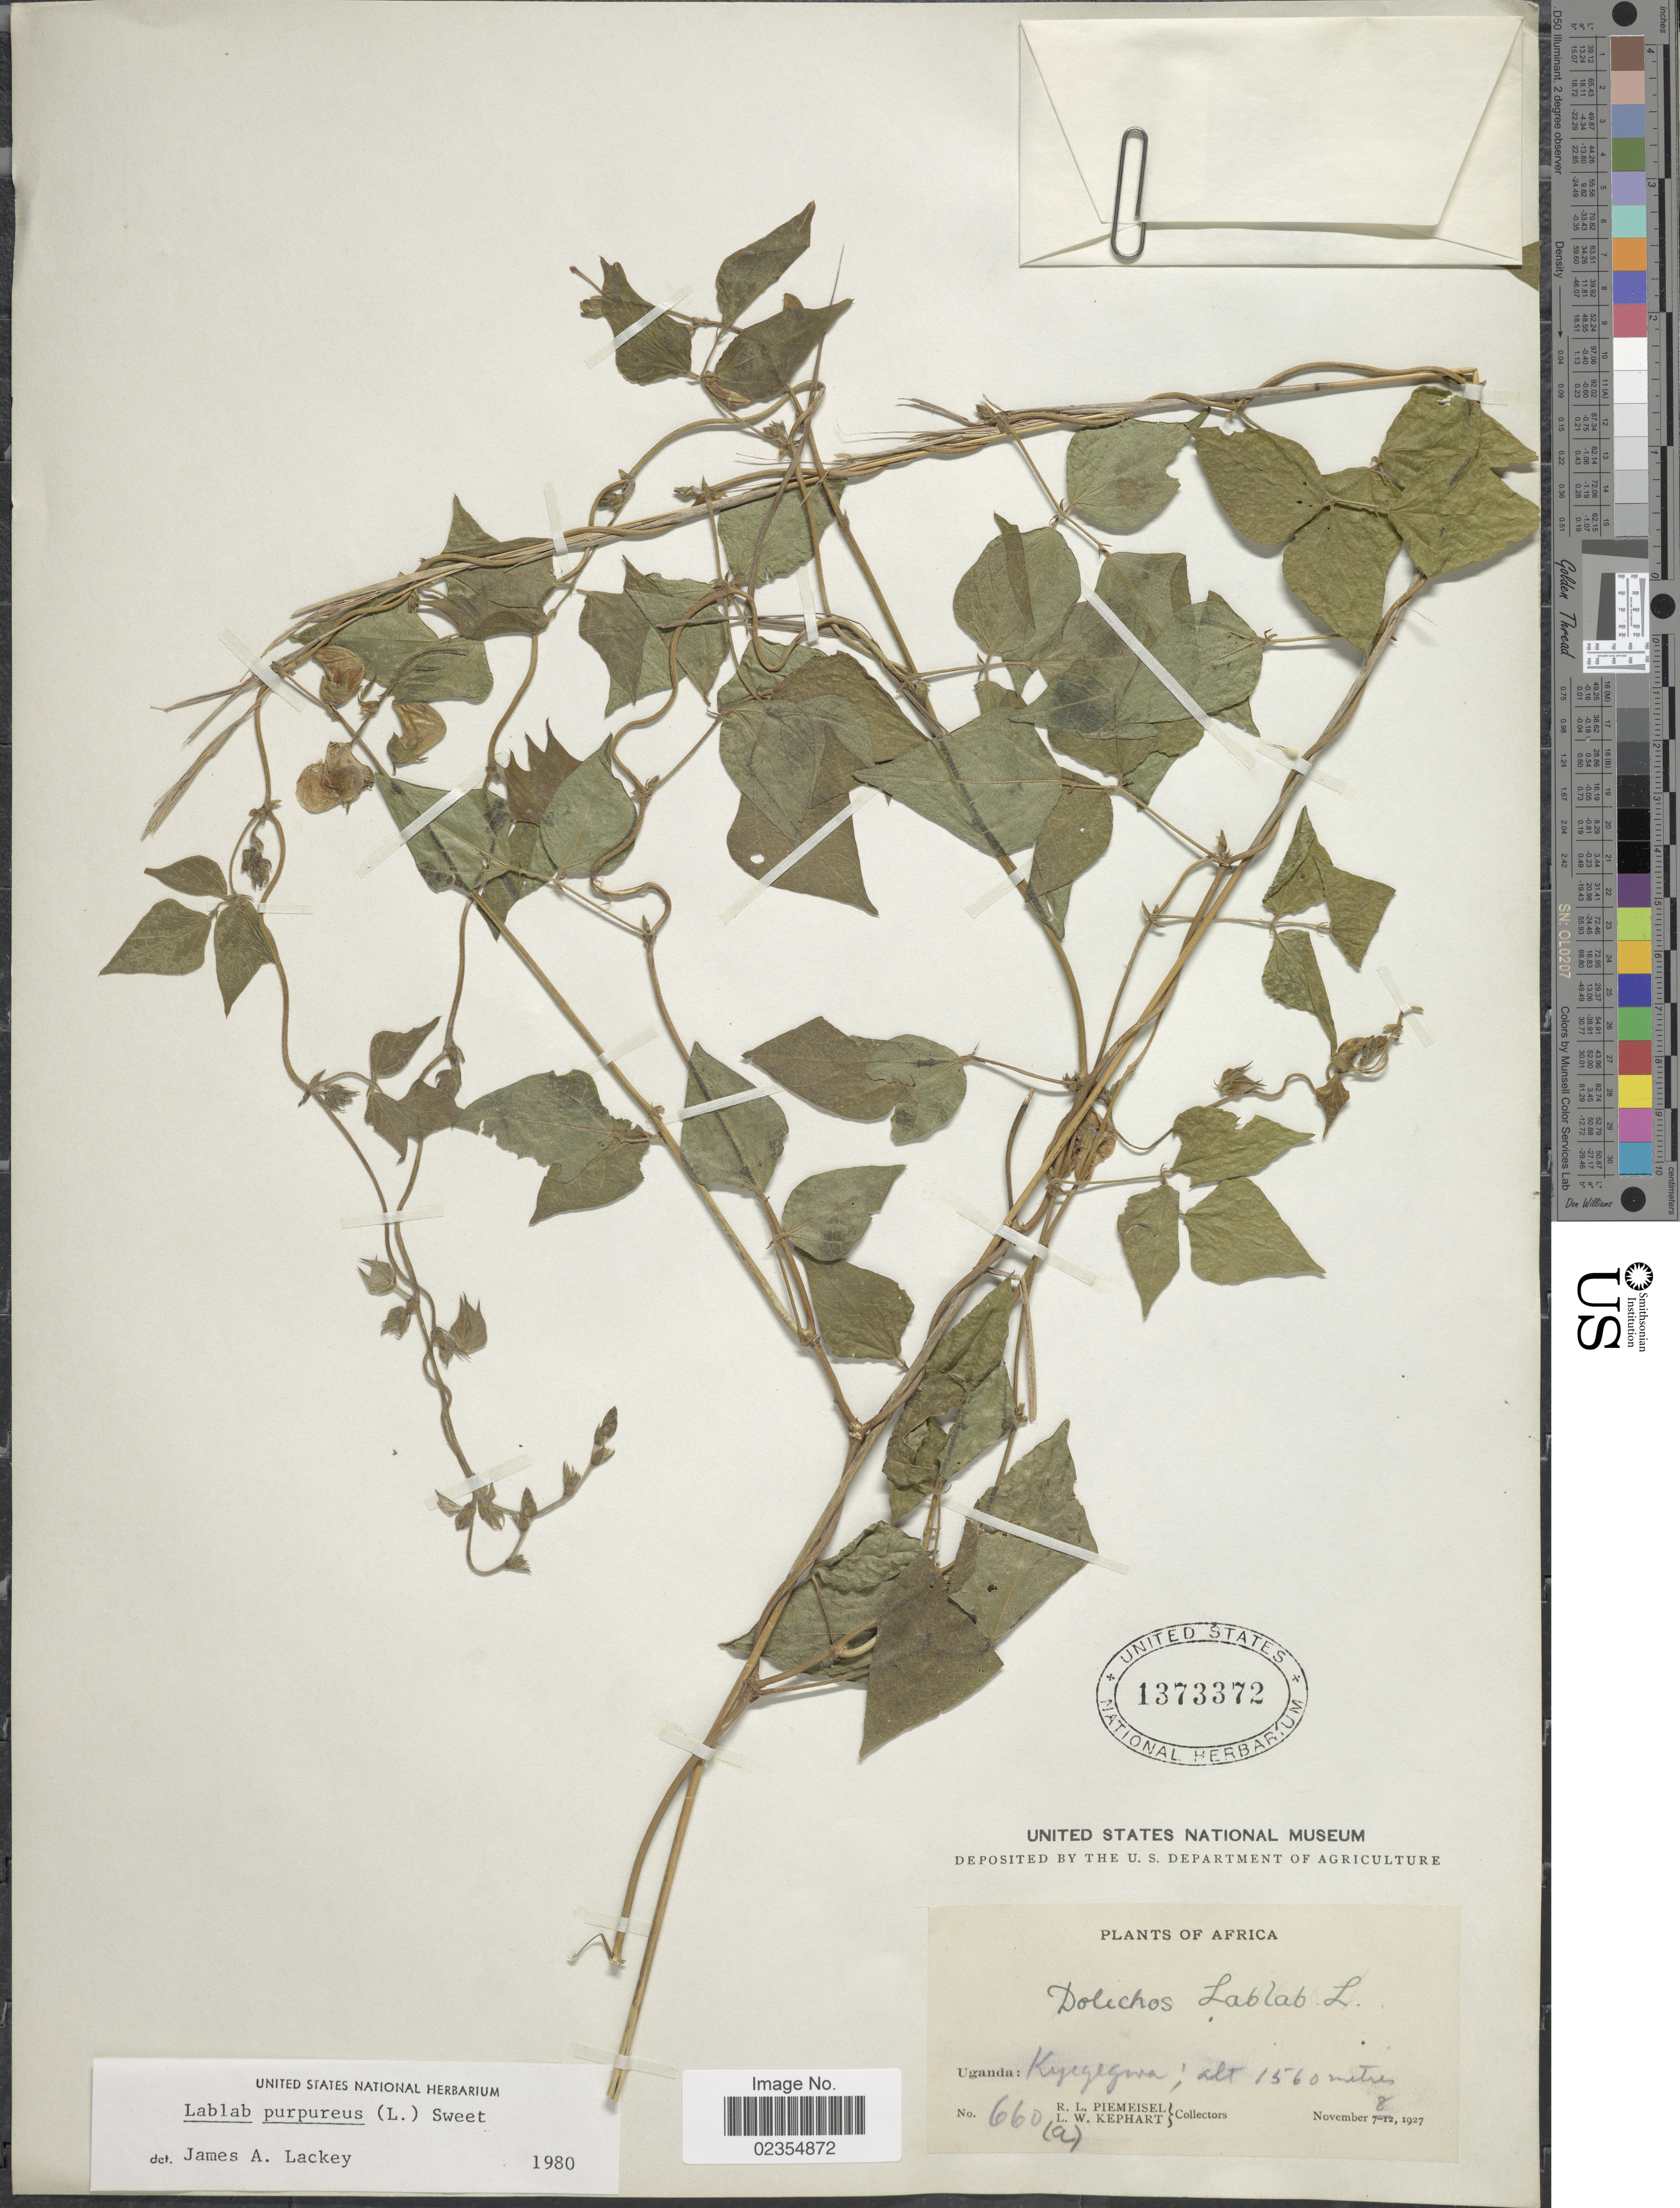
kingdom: Plantae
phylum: Tracheophyta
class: Magnoliopsida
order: Fabales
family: Fabaceae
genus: Lablab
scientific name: Lablab purpureus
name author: (L.) Sweet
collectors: R. L. Piemeisel & L. W. Kephart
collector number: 660a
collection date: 1927-11-08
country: Uganda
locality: Kyegegwa.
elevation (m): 1560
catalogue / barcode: US 1373372